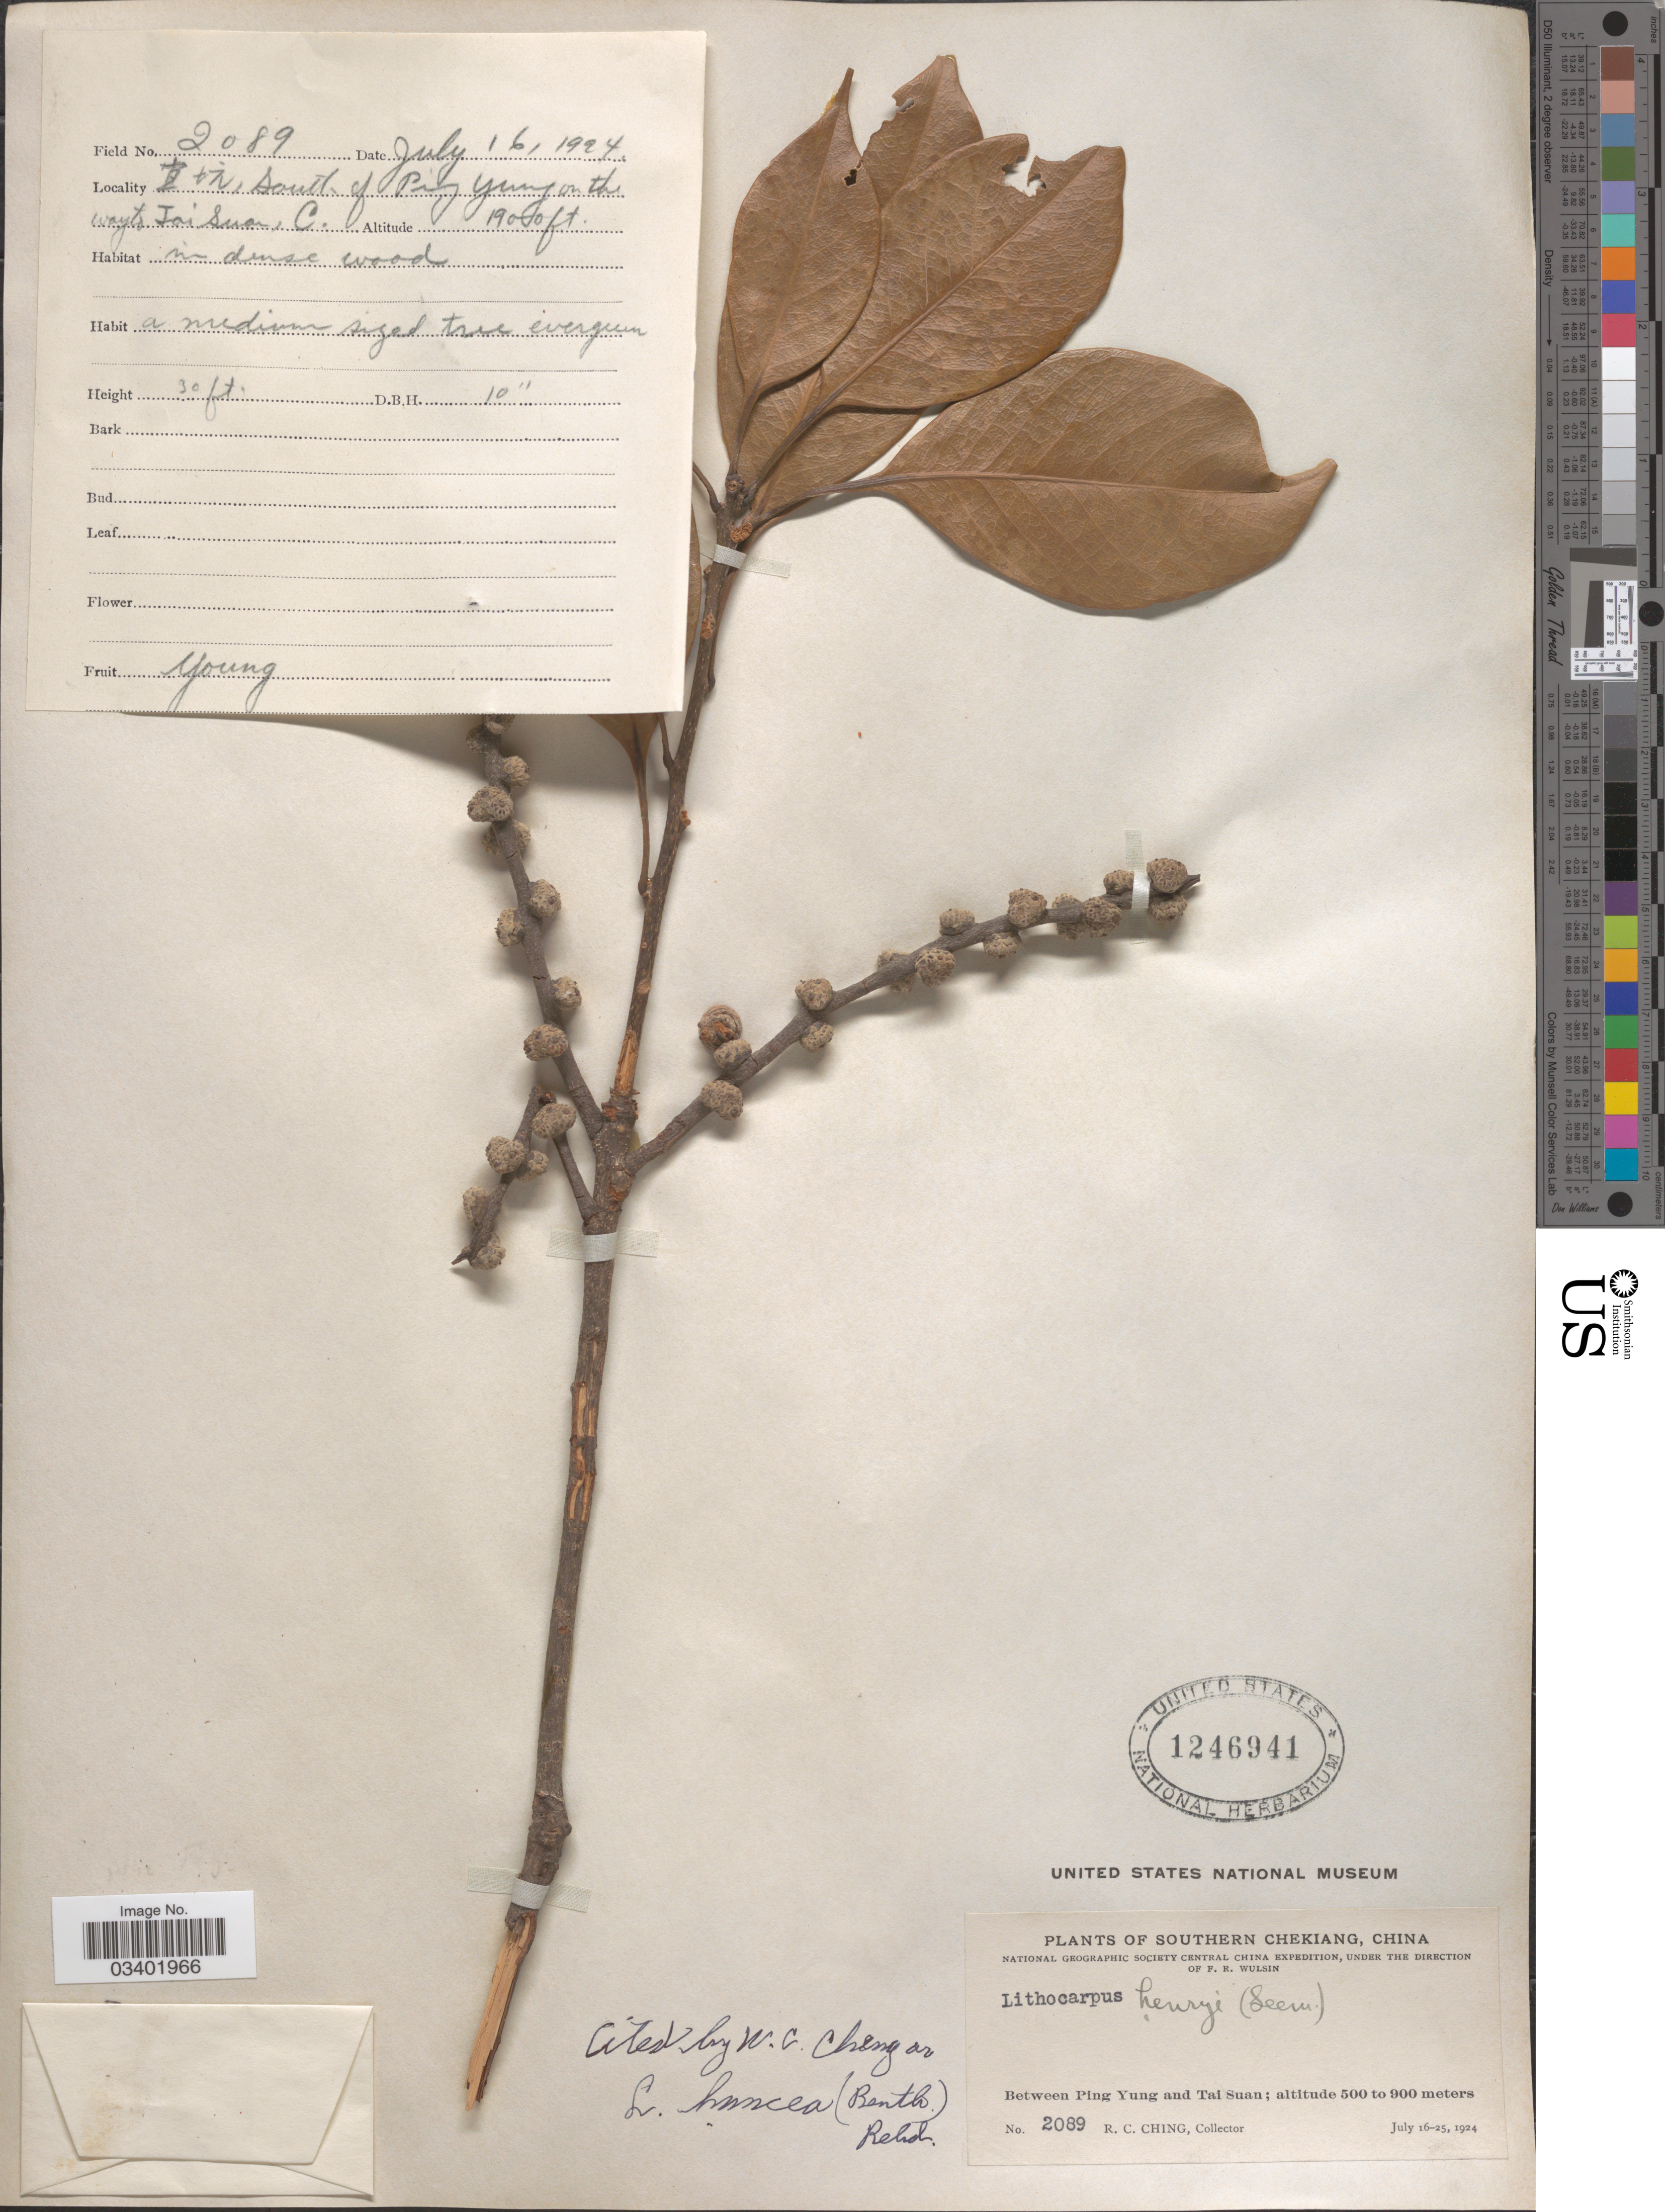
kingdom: Plantae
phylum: Tracheophyta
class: Magnoliopsida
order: Fagales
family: Fagaceae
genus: Lithocarpus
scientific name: Lithocarpus hancei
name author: (Benth.) Rehder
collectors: R. C. Ching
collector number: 2089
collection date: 1924-07-16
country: China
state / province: Zhejiang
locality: Southern Chekiang. Between Ping Yung and Tai Suan. X, south of Ping Yung on the way to Tai Suan, C.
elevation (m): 579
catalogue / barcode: US 1246941